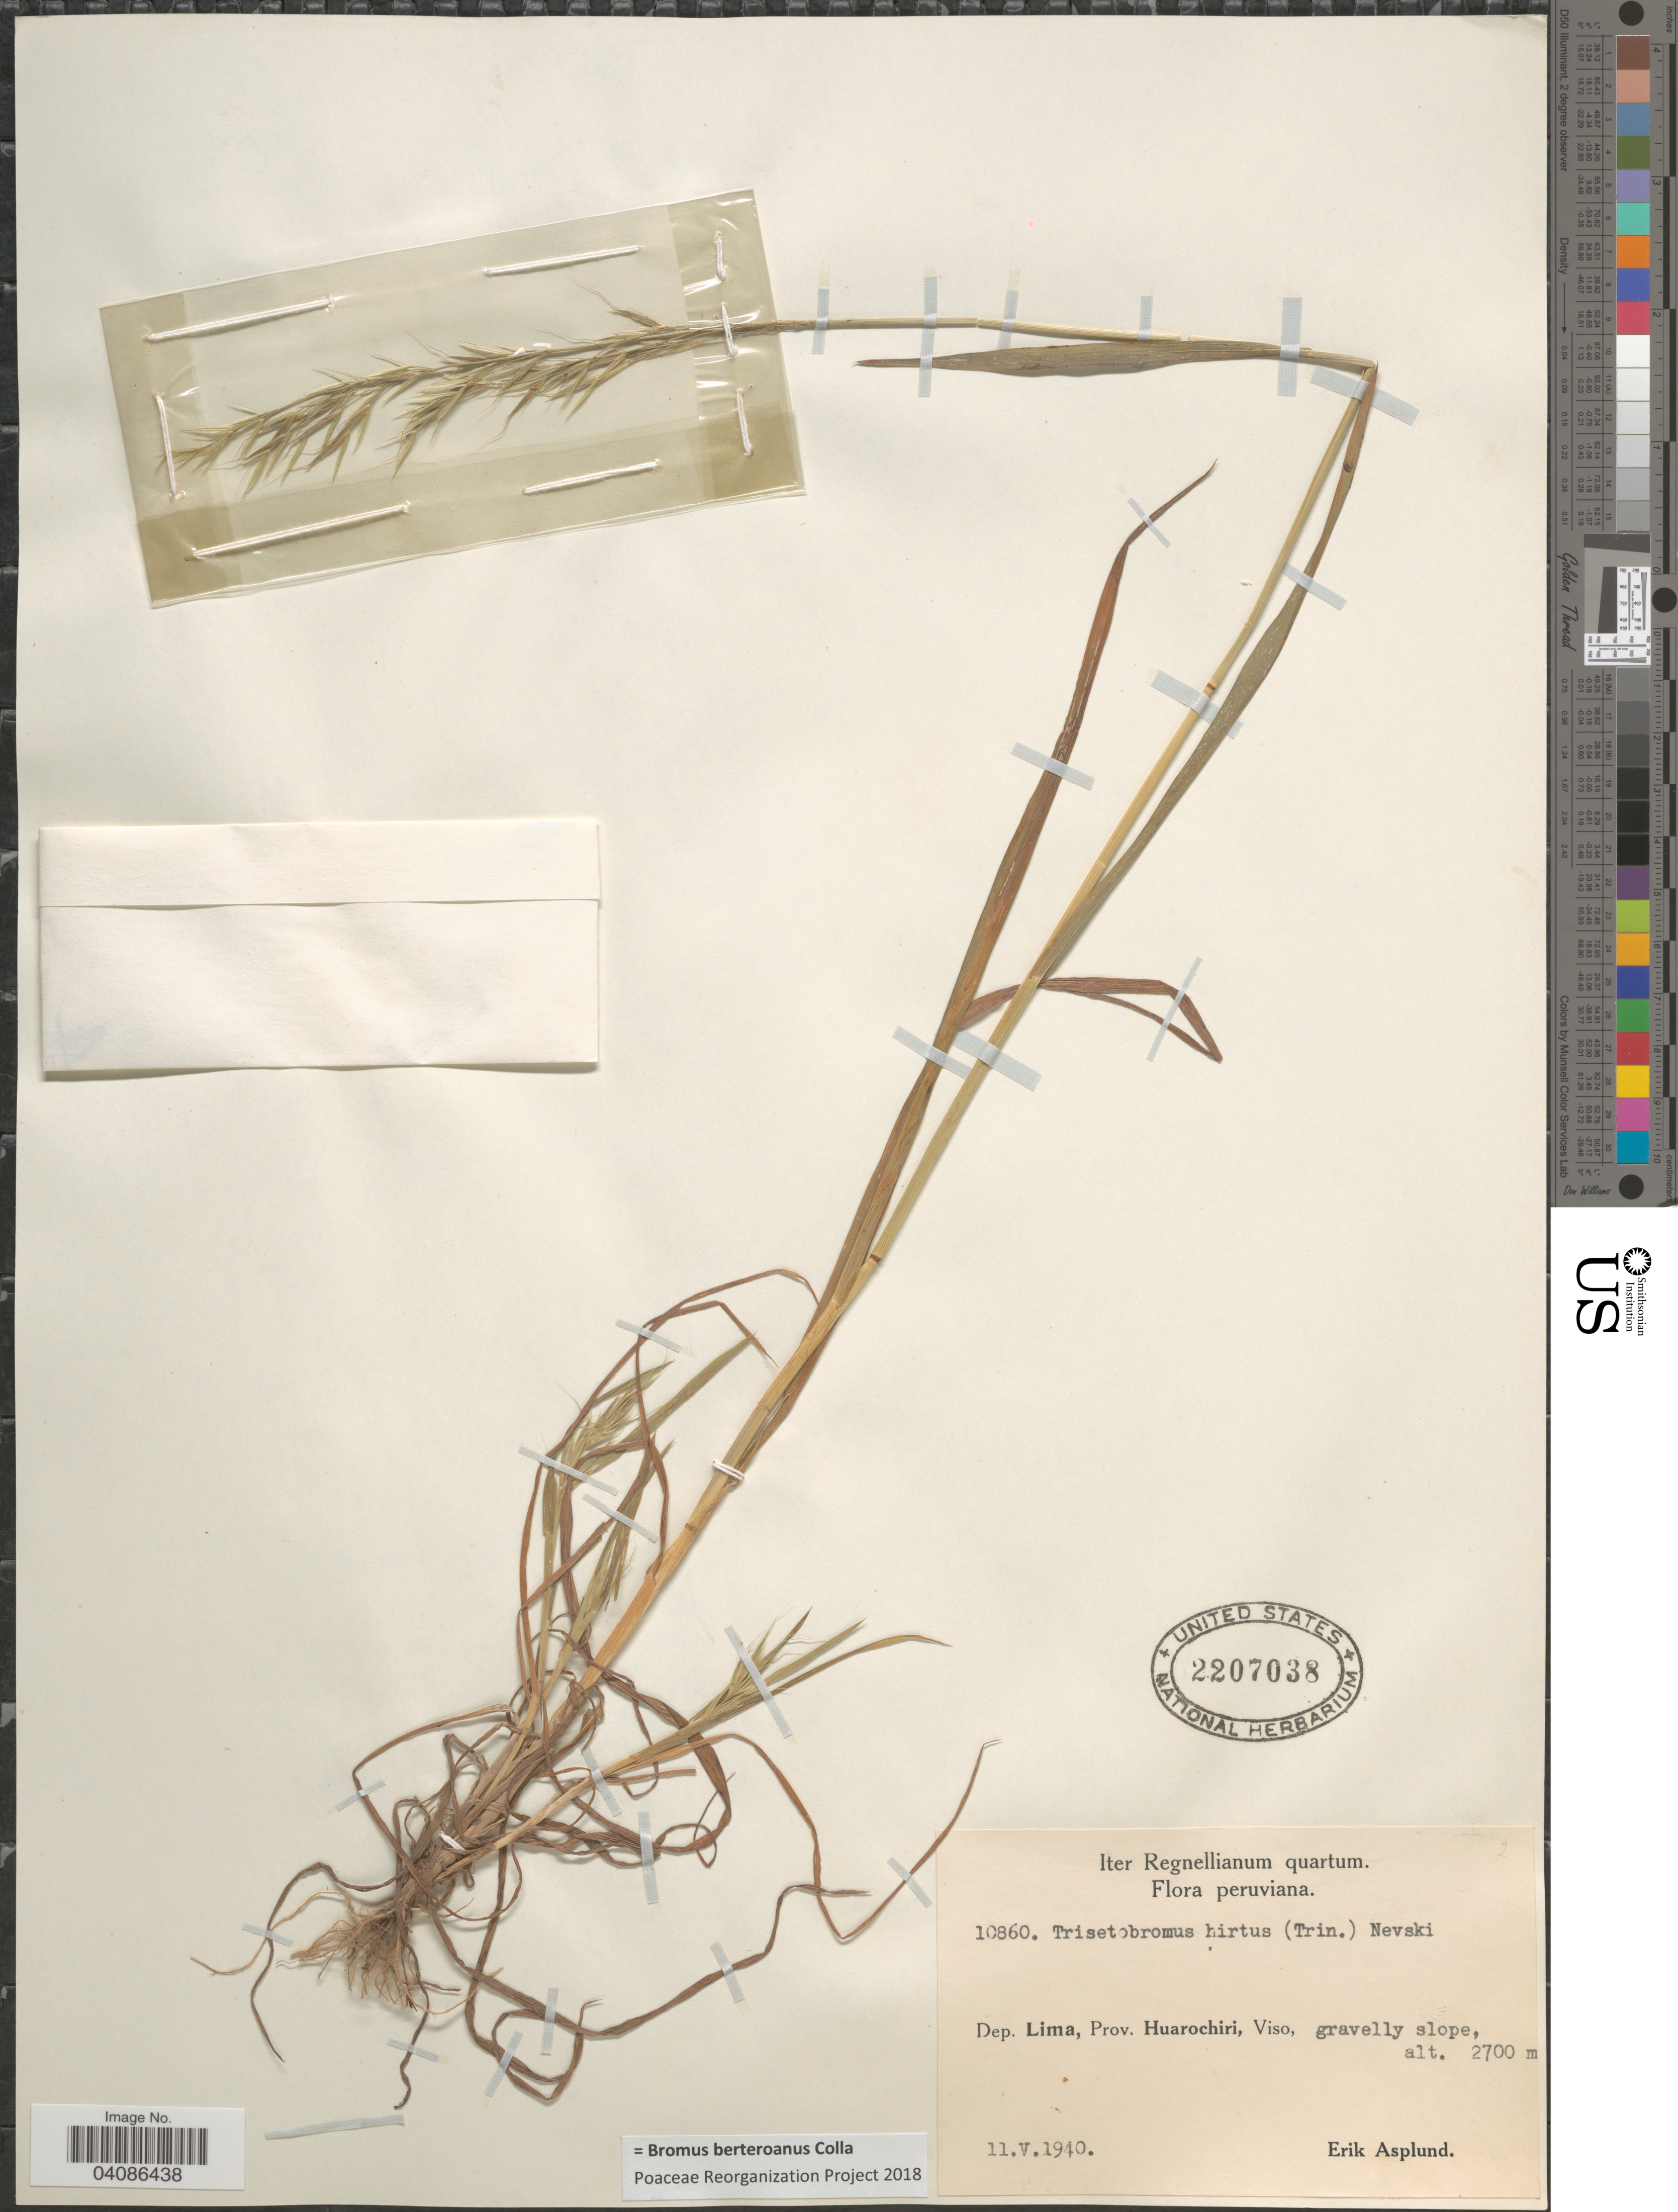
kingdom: Plantae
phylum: Tracheophyta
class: Liliopsida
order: Poales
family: Poaceae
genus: Bromus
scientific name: Bromus berteroanus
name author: Colla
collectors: E. Asplund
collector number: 10860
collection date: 1940-05-11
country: Peru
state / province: Lima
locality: Dep. Lima, Prov. Huarochiri, Viso, gravelly slope.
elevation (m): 2700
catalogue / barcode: US 2207038